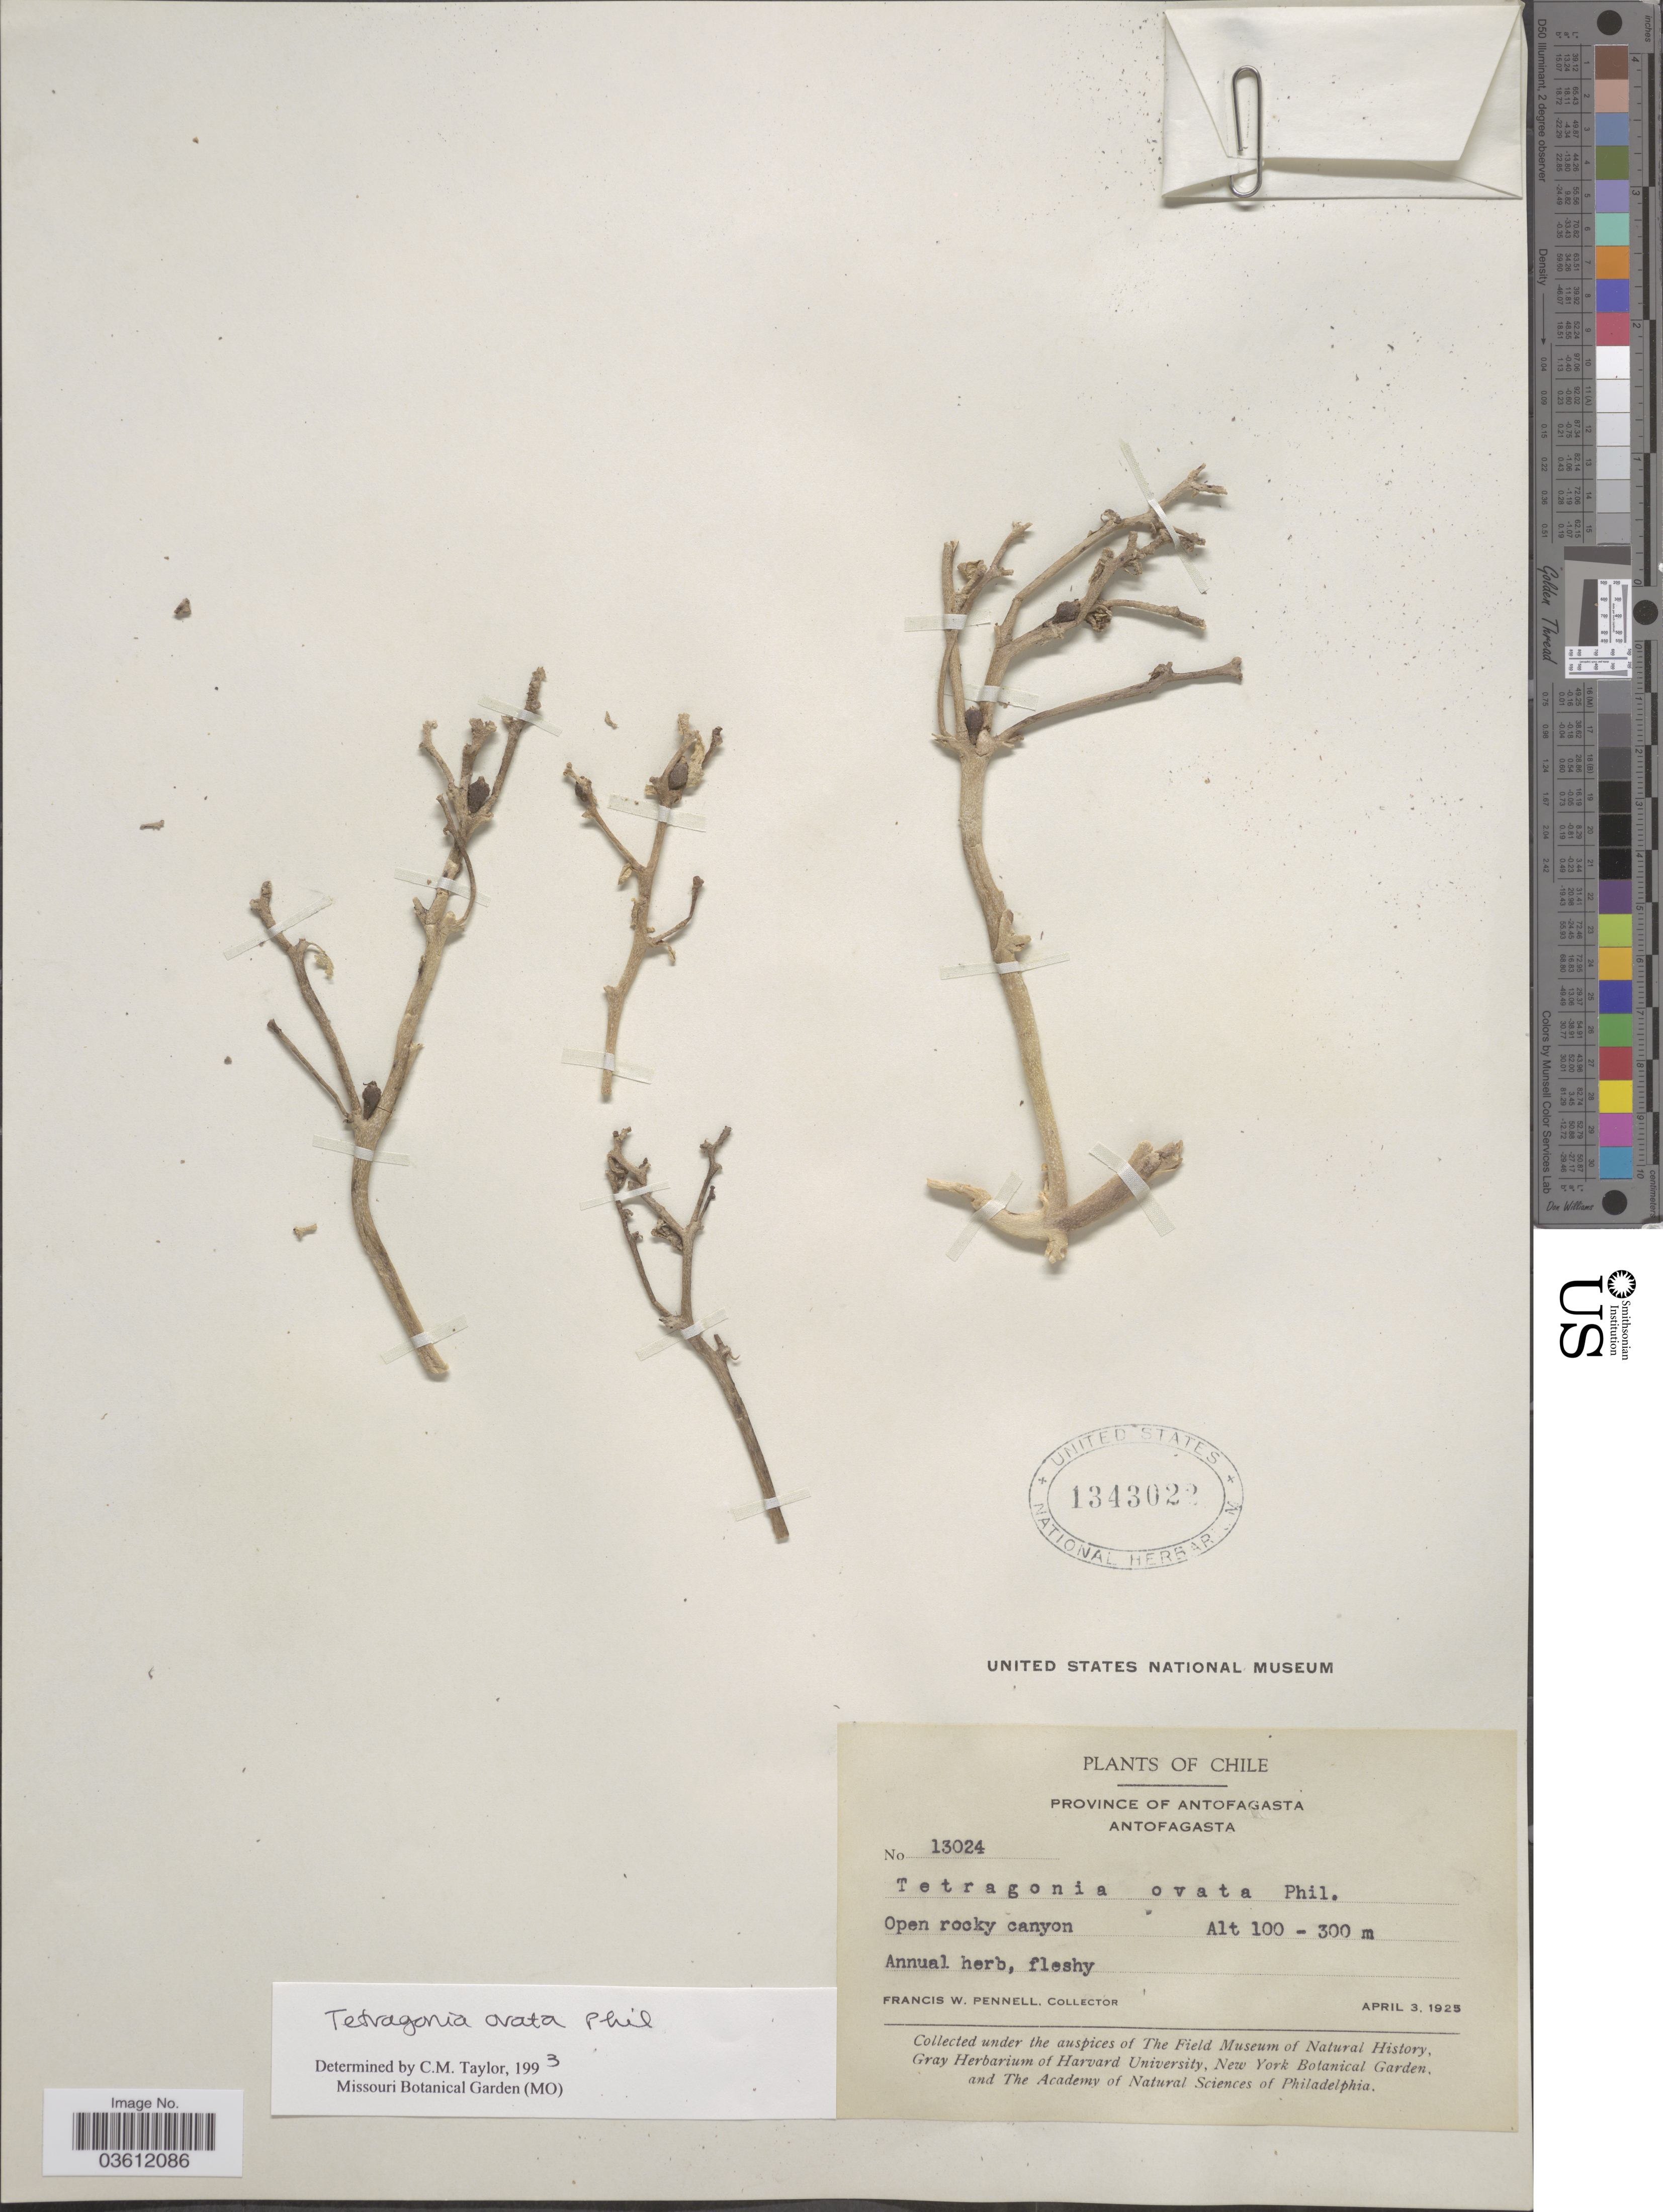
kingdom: Plantae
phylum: Tracheophyta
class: Magnoliopsida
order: Caryophyllales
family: Aizoaceae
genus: Tetragonia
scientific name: Tetragonia ovata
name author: Phil.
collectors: F. W. Pennell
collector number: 13024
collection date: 1925-04-03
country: Chile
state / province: Antofagasta (II)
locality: Antofagasta.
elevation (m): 100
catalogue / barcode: US 1343022